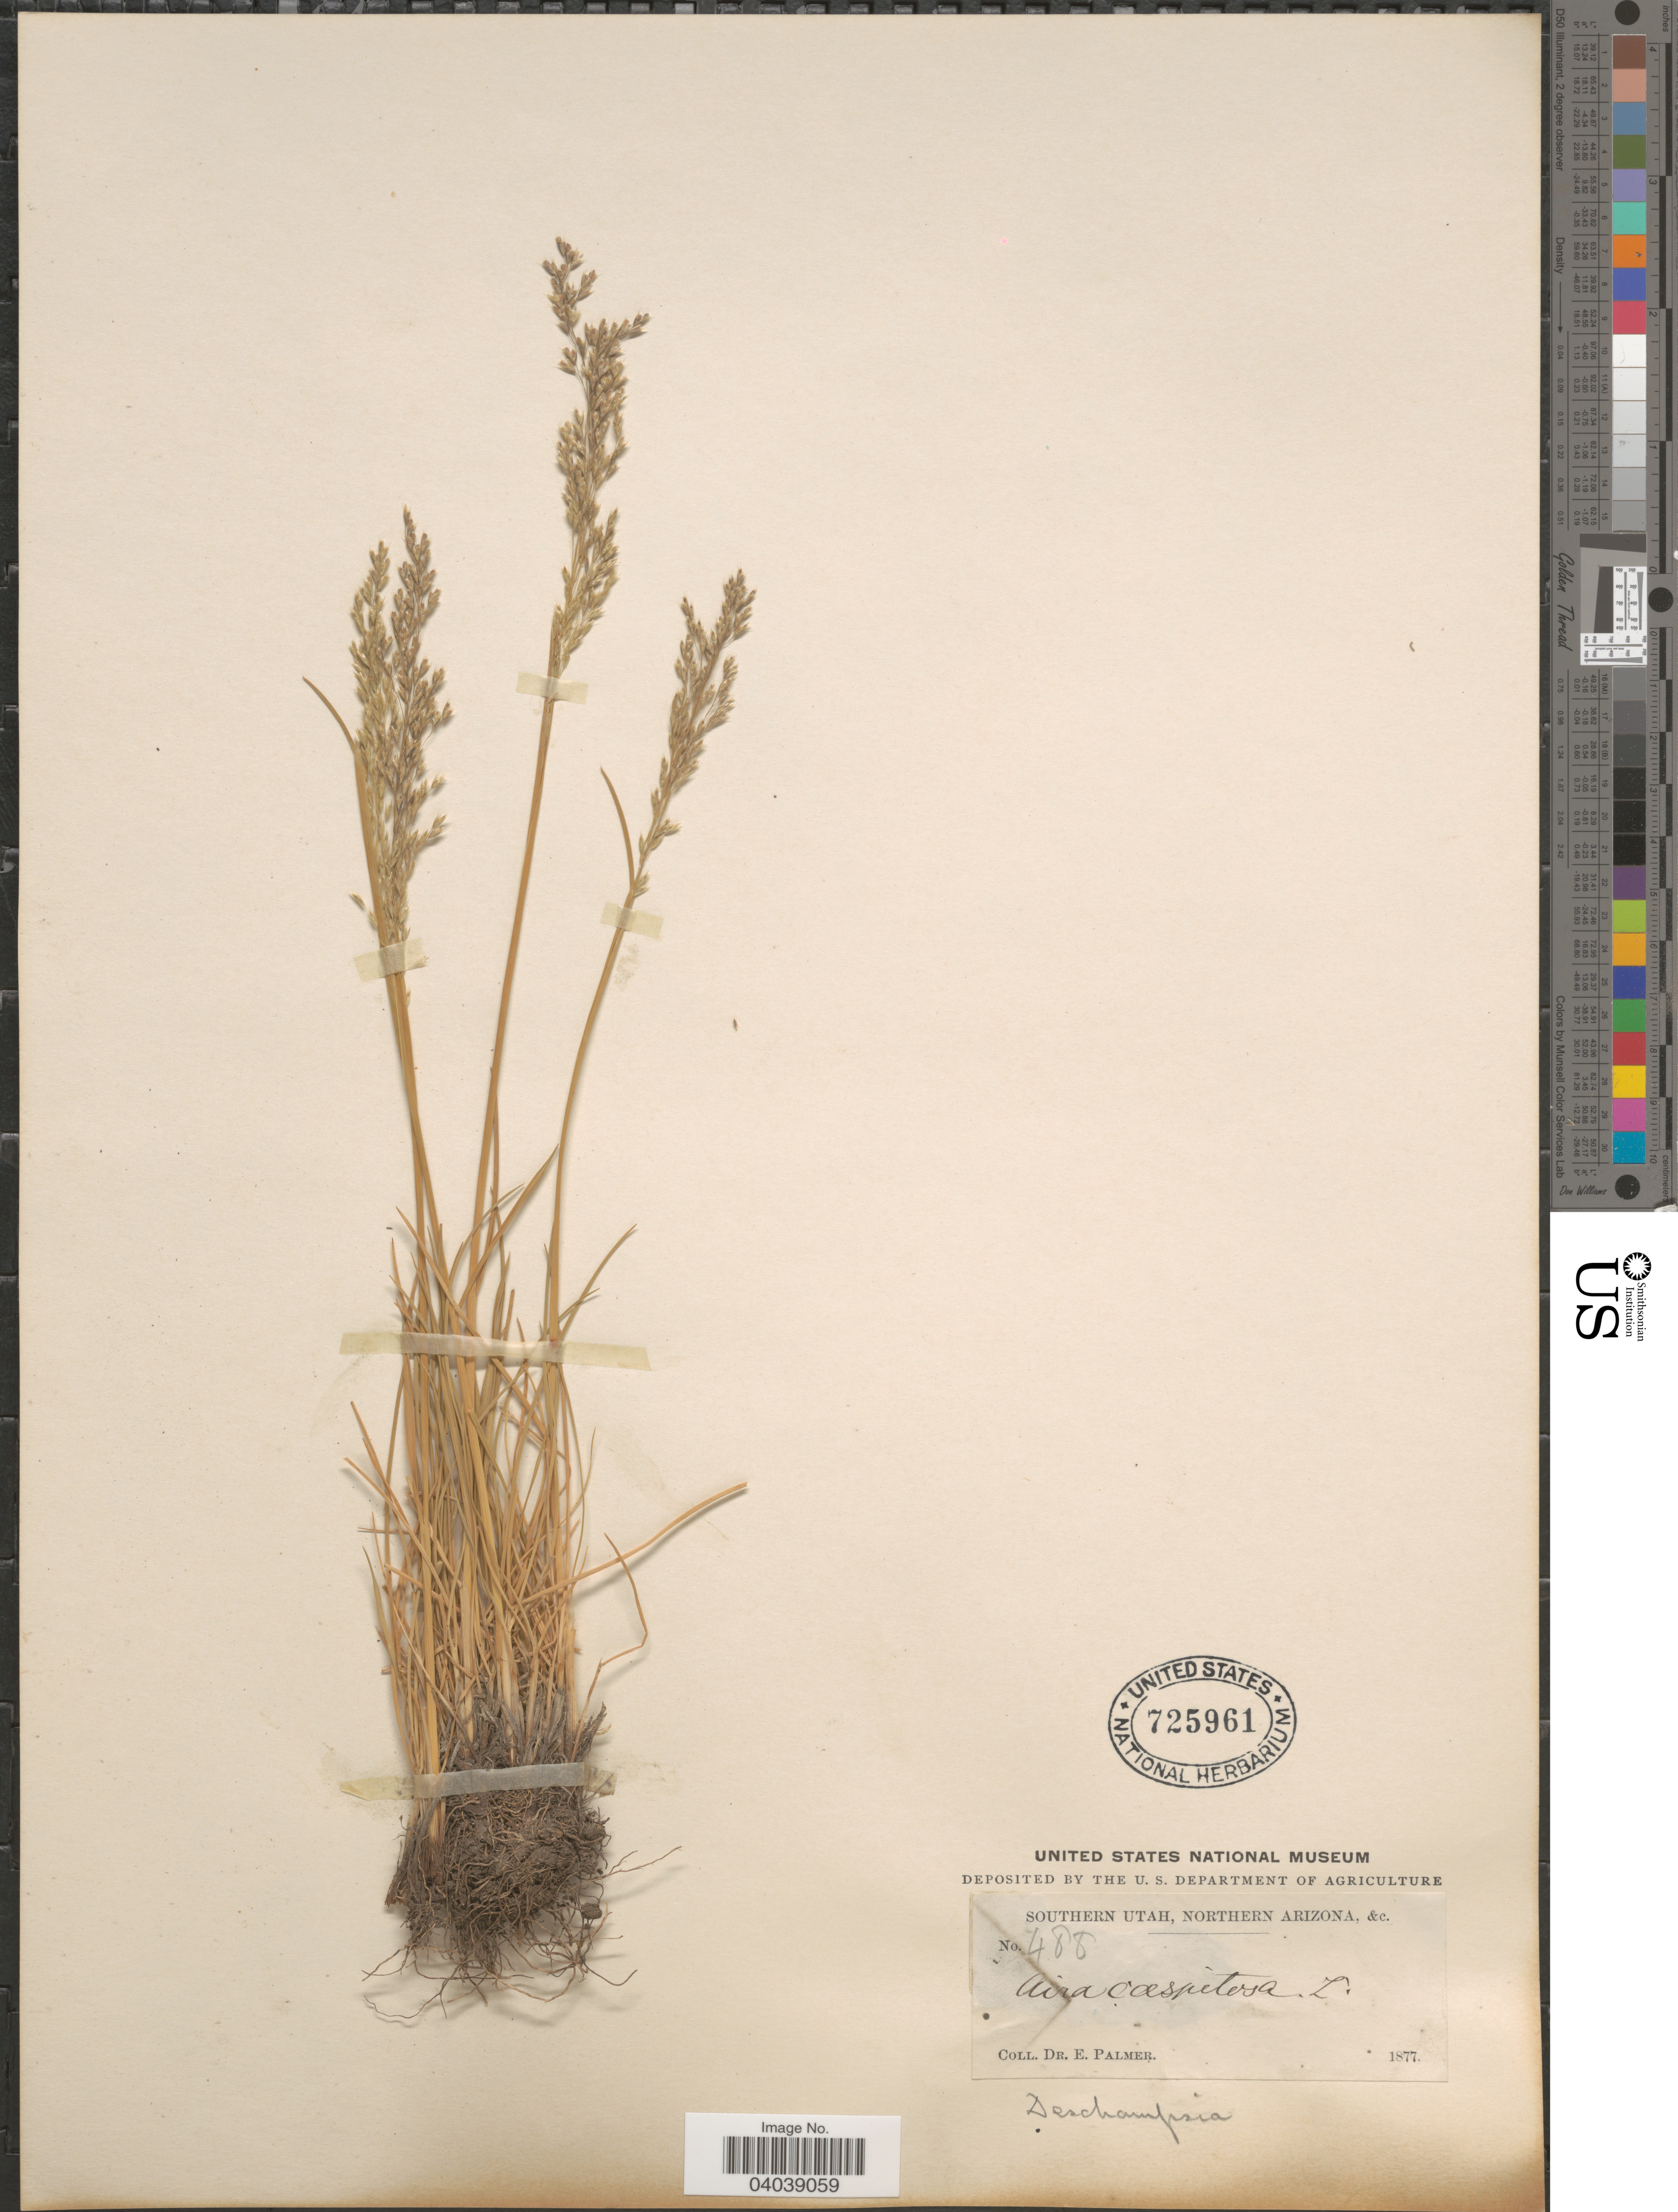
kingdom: Plantae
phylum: Tracheophyta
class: Liliopsida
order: Poales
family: Poaceae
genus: Deschampsia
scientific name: Deschampsia cespitosa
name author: (L.) P. Beauv.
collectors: E. Palmer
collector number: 488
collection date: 1877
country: United States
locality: Southern Utah, Northern Arizona, etc.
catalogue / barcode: US 725961